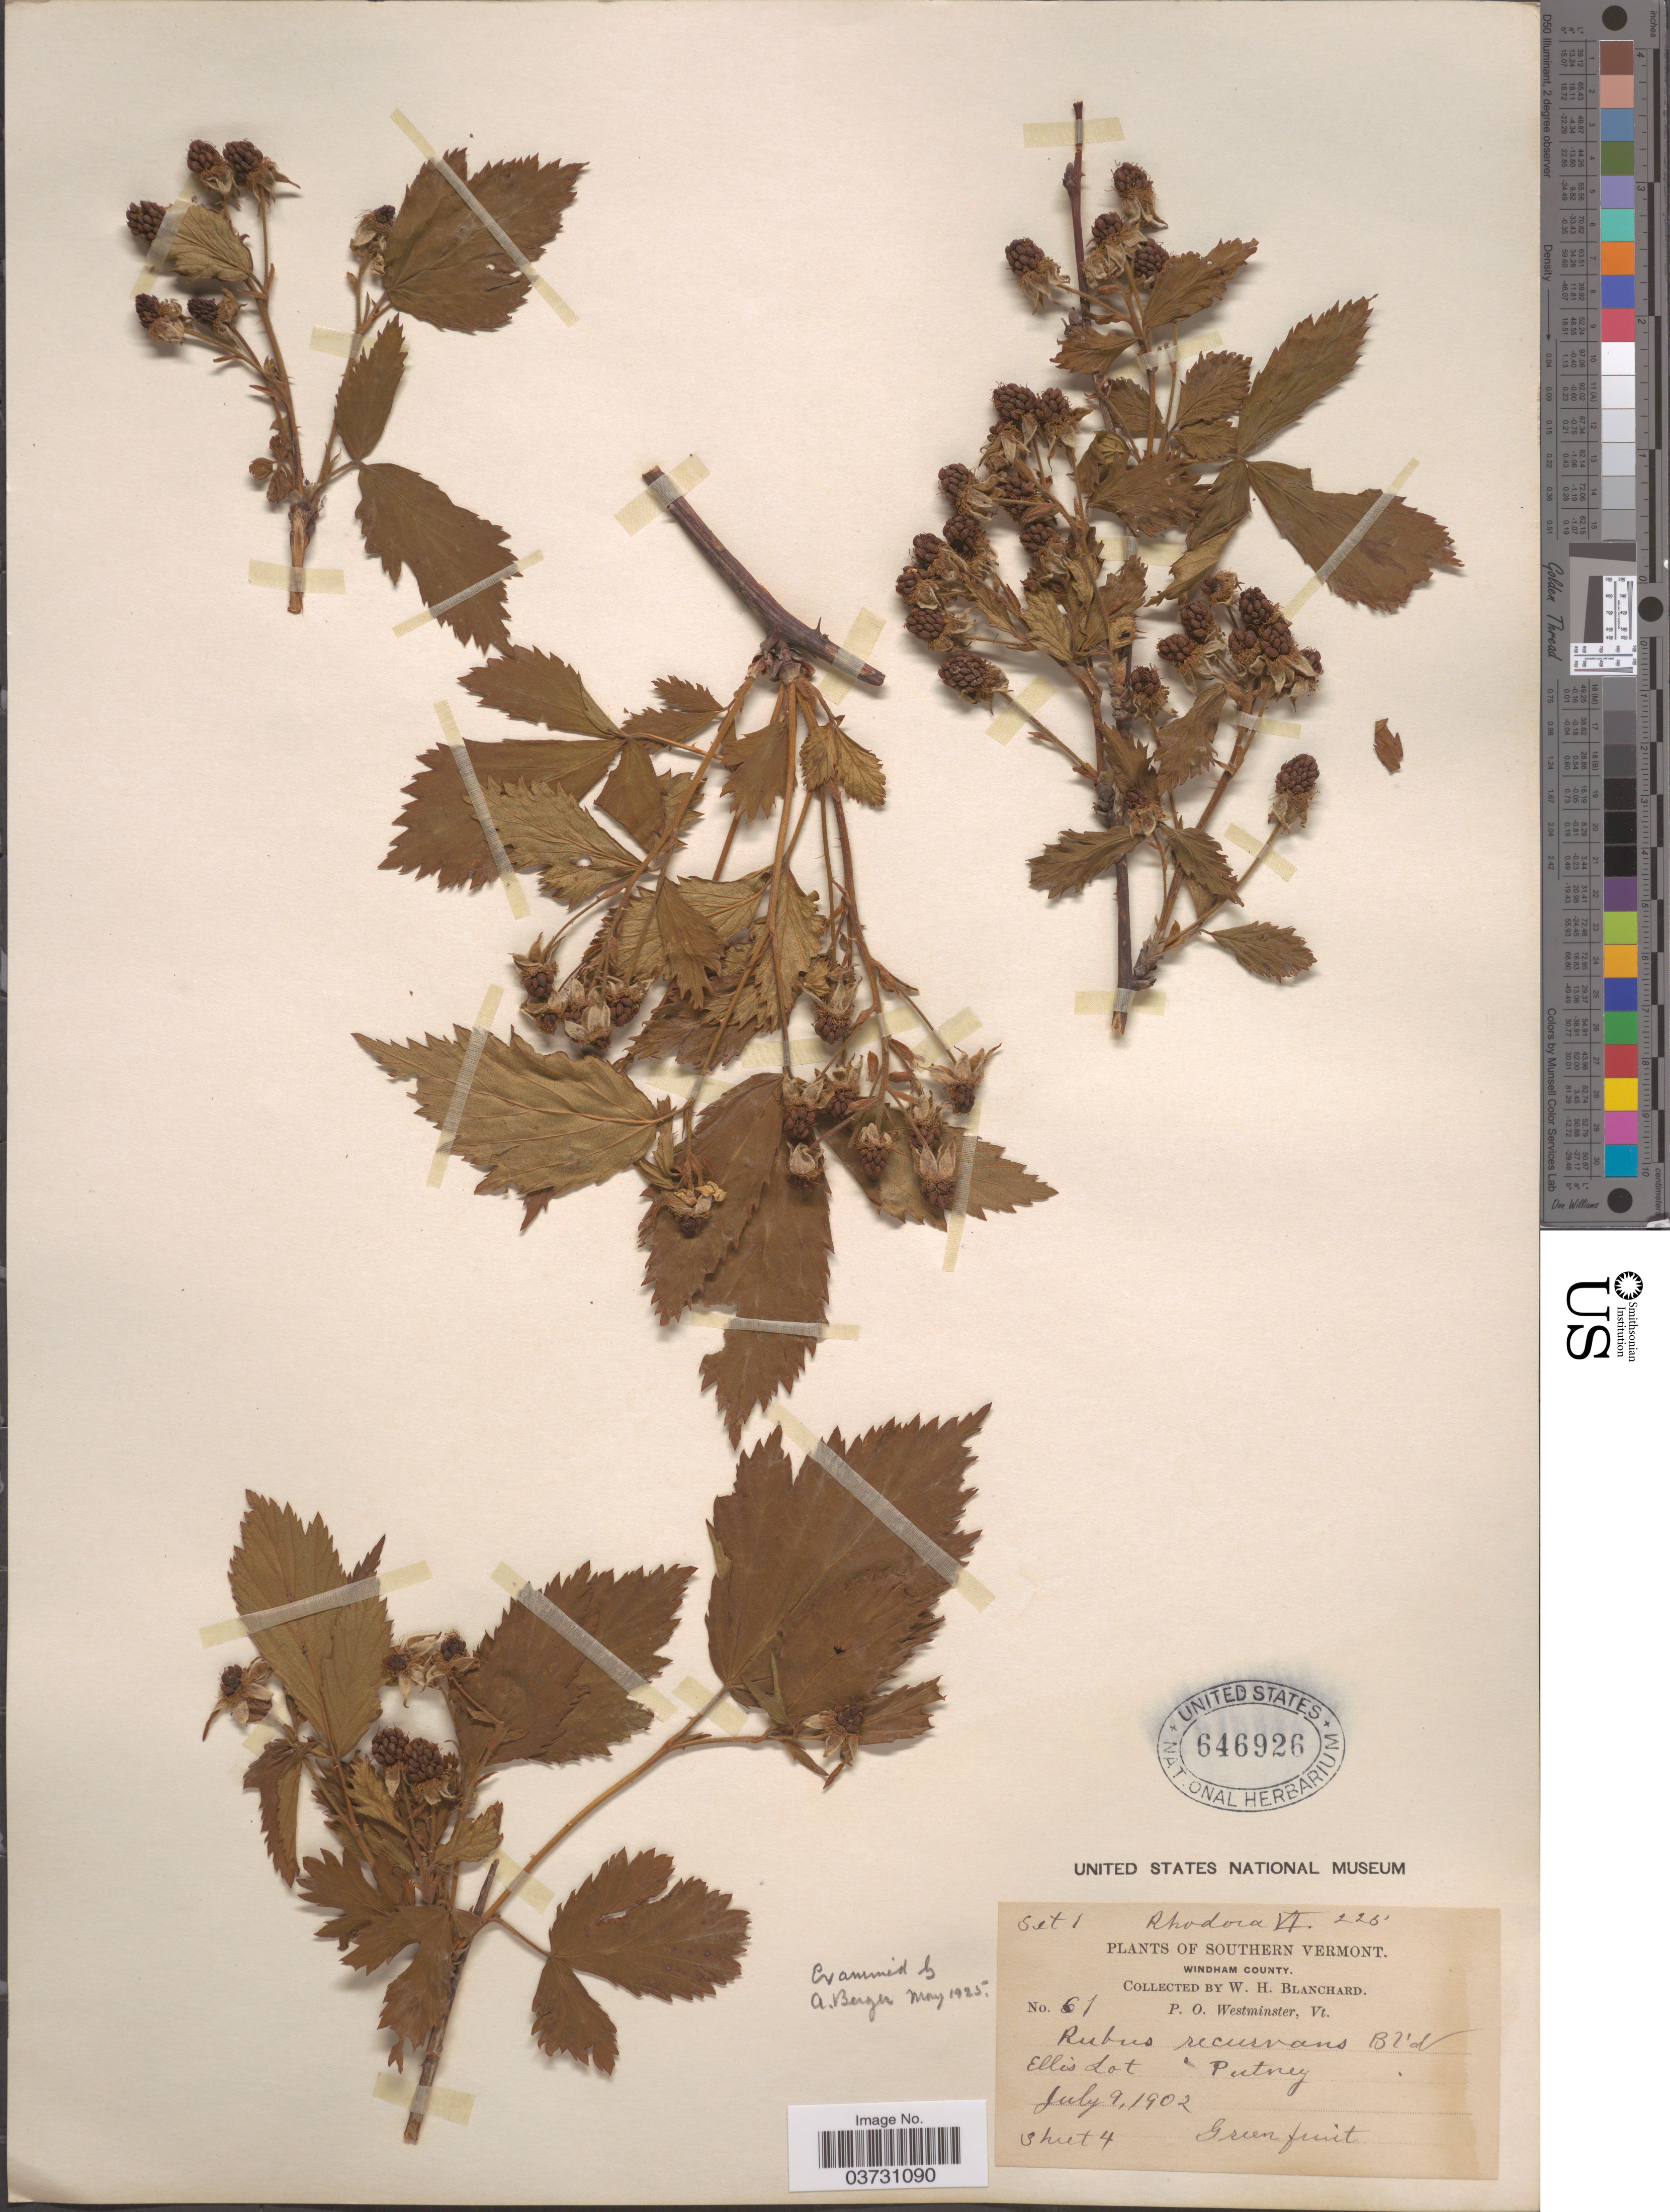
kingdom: Plantae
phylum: Tracheophyta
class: Magnoliopsida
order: Rosales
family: Rosaceae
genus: Rubus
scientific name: Rubus recurvans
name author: Blanch.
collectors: W. H. Blanchard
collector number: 61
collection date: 1902-07-09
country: United States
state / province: Vermont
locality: Southern Vermont. Windham County. Ellis Lot, Putney.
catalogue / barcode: US 646926